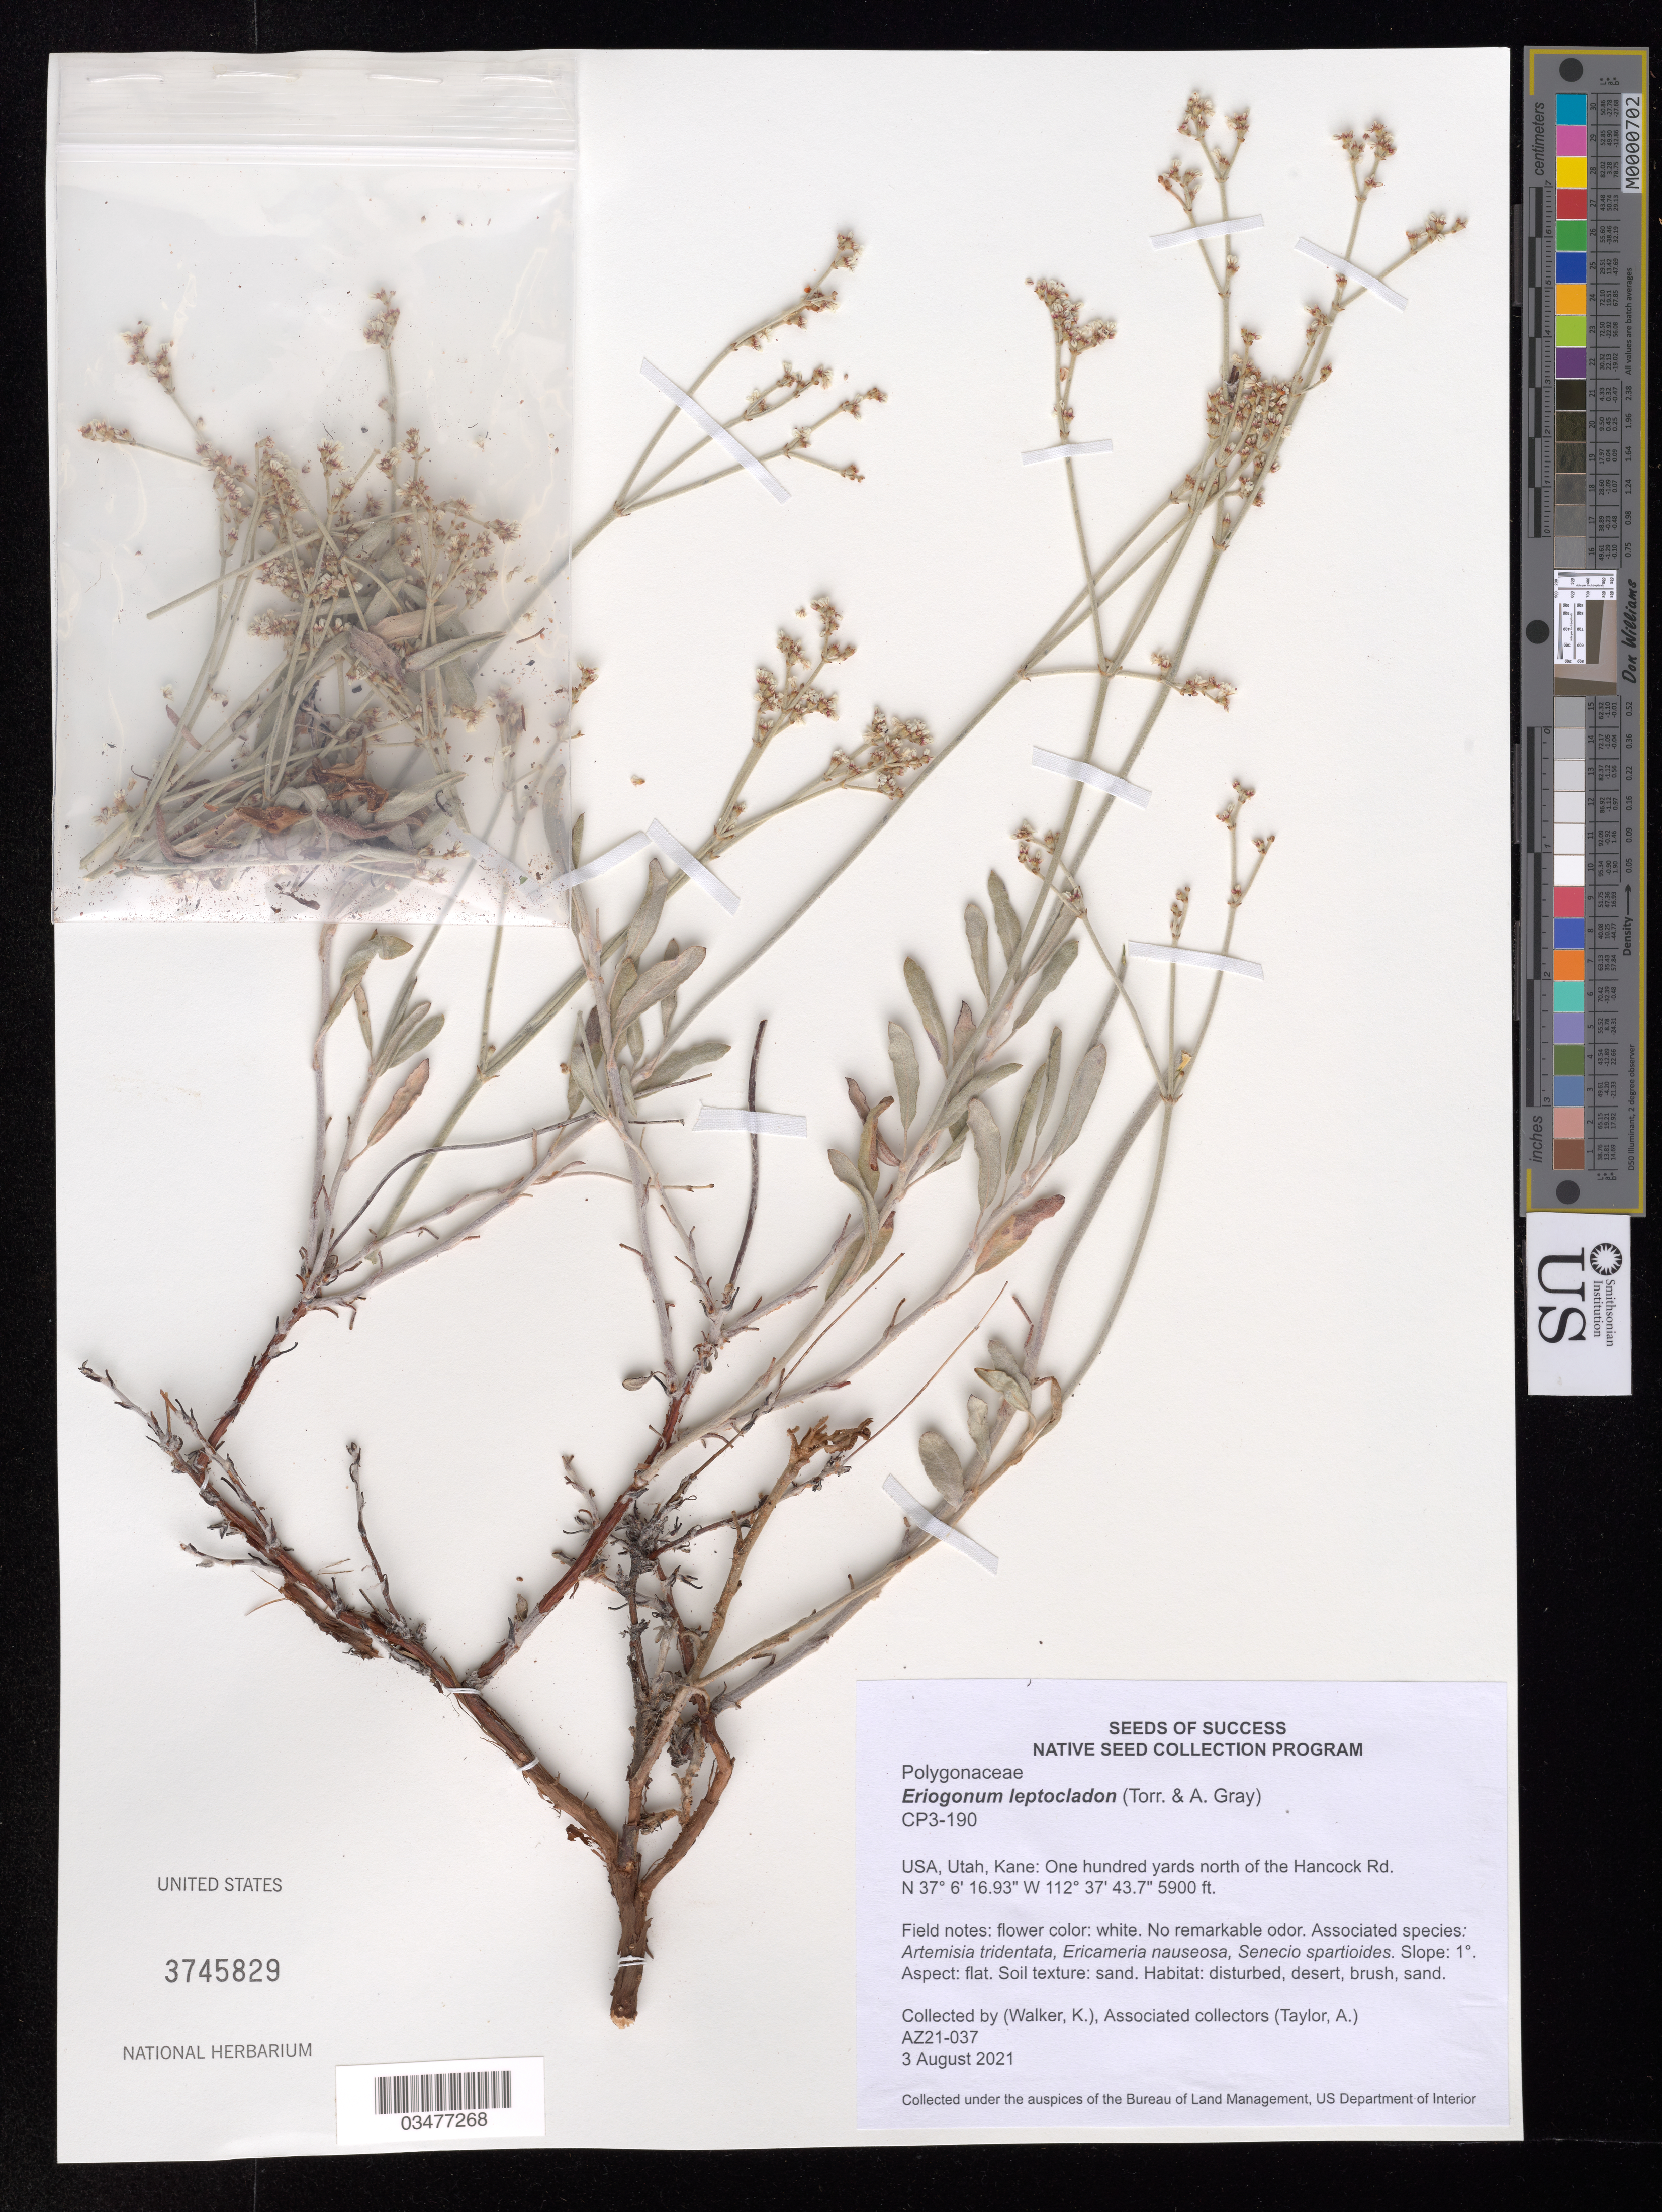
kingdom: Plantae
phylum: Tracheophyta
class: Magnoliopsida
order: Caryophyllales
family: Polygonaceae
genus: Eriogonum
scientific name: Eriogonum leptocladon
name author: Torr. & A. Gray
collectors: K. Walker & A. Taylor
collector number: AZ21-037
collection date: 2021-08-03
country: United States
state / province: Utah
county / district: Kane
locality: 100 yards N of the Hancock Rd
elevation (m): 1798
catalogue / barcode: US 3745829